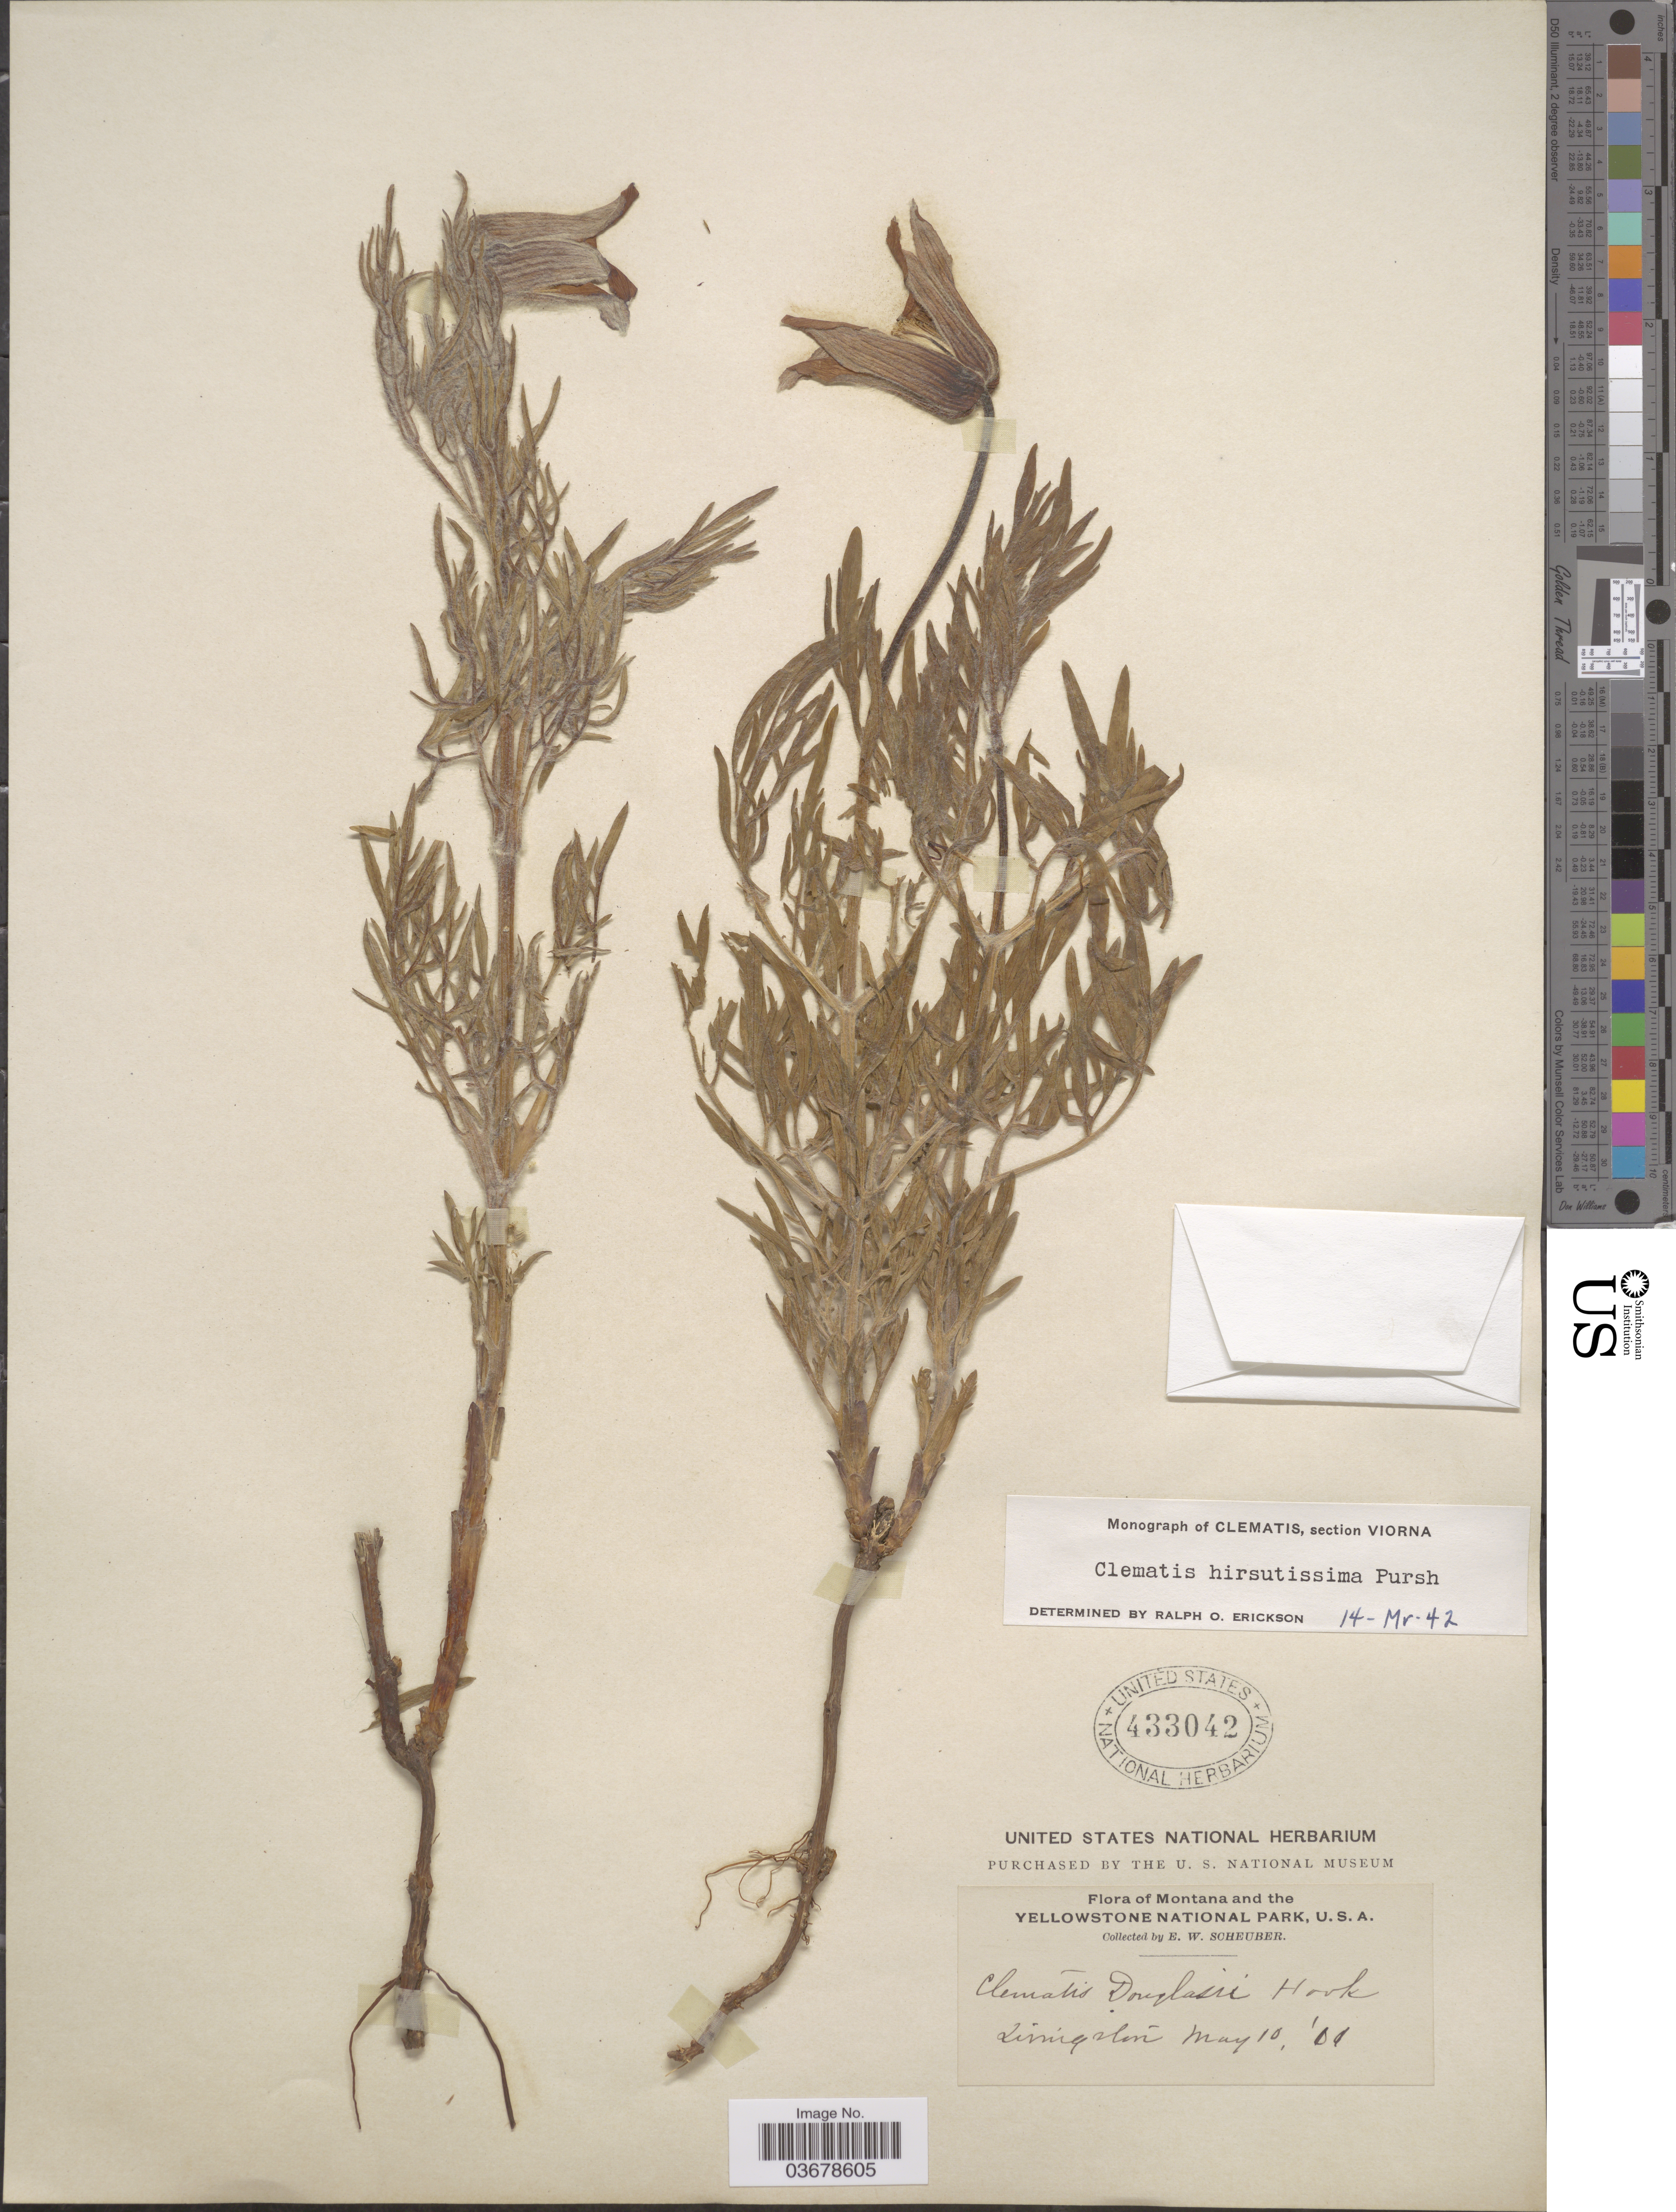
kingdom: Plantae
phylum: Tracheophyta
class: Magnoliopsida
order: Ranunculales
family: Ranunculaceae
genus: Clematis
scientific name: Clematis viorna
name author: L.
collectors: E. Scheuber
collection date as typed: Transcribed d/m/y: 10/5/1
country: United States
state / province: Montana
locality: Yellowstone National Park, U.S.A. Livingston.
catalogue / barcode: US 433042